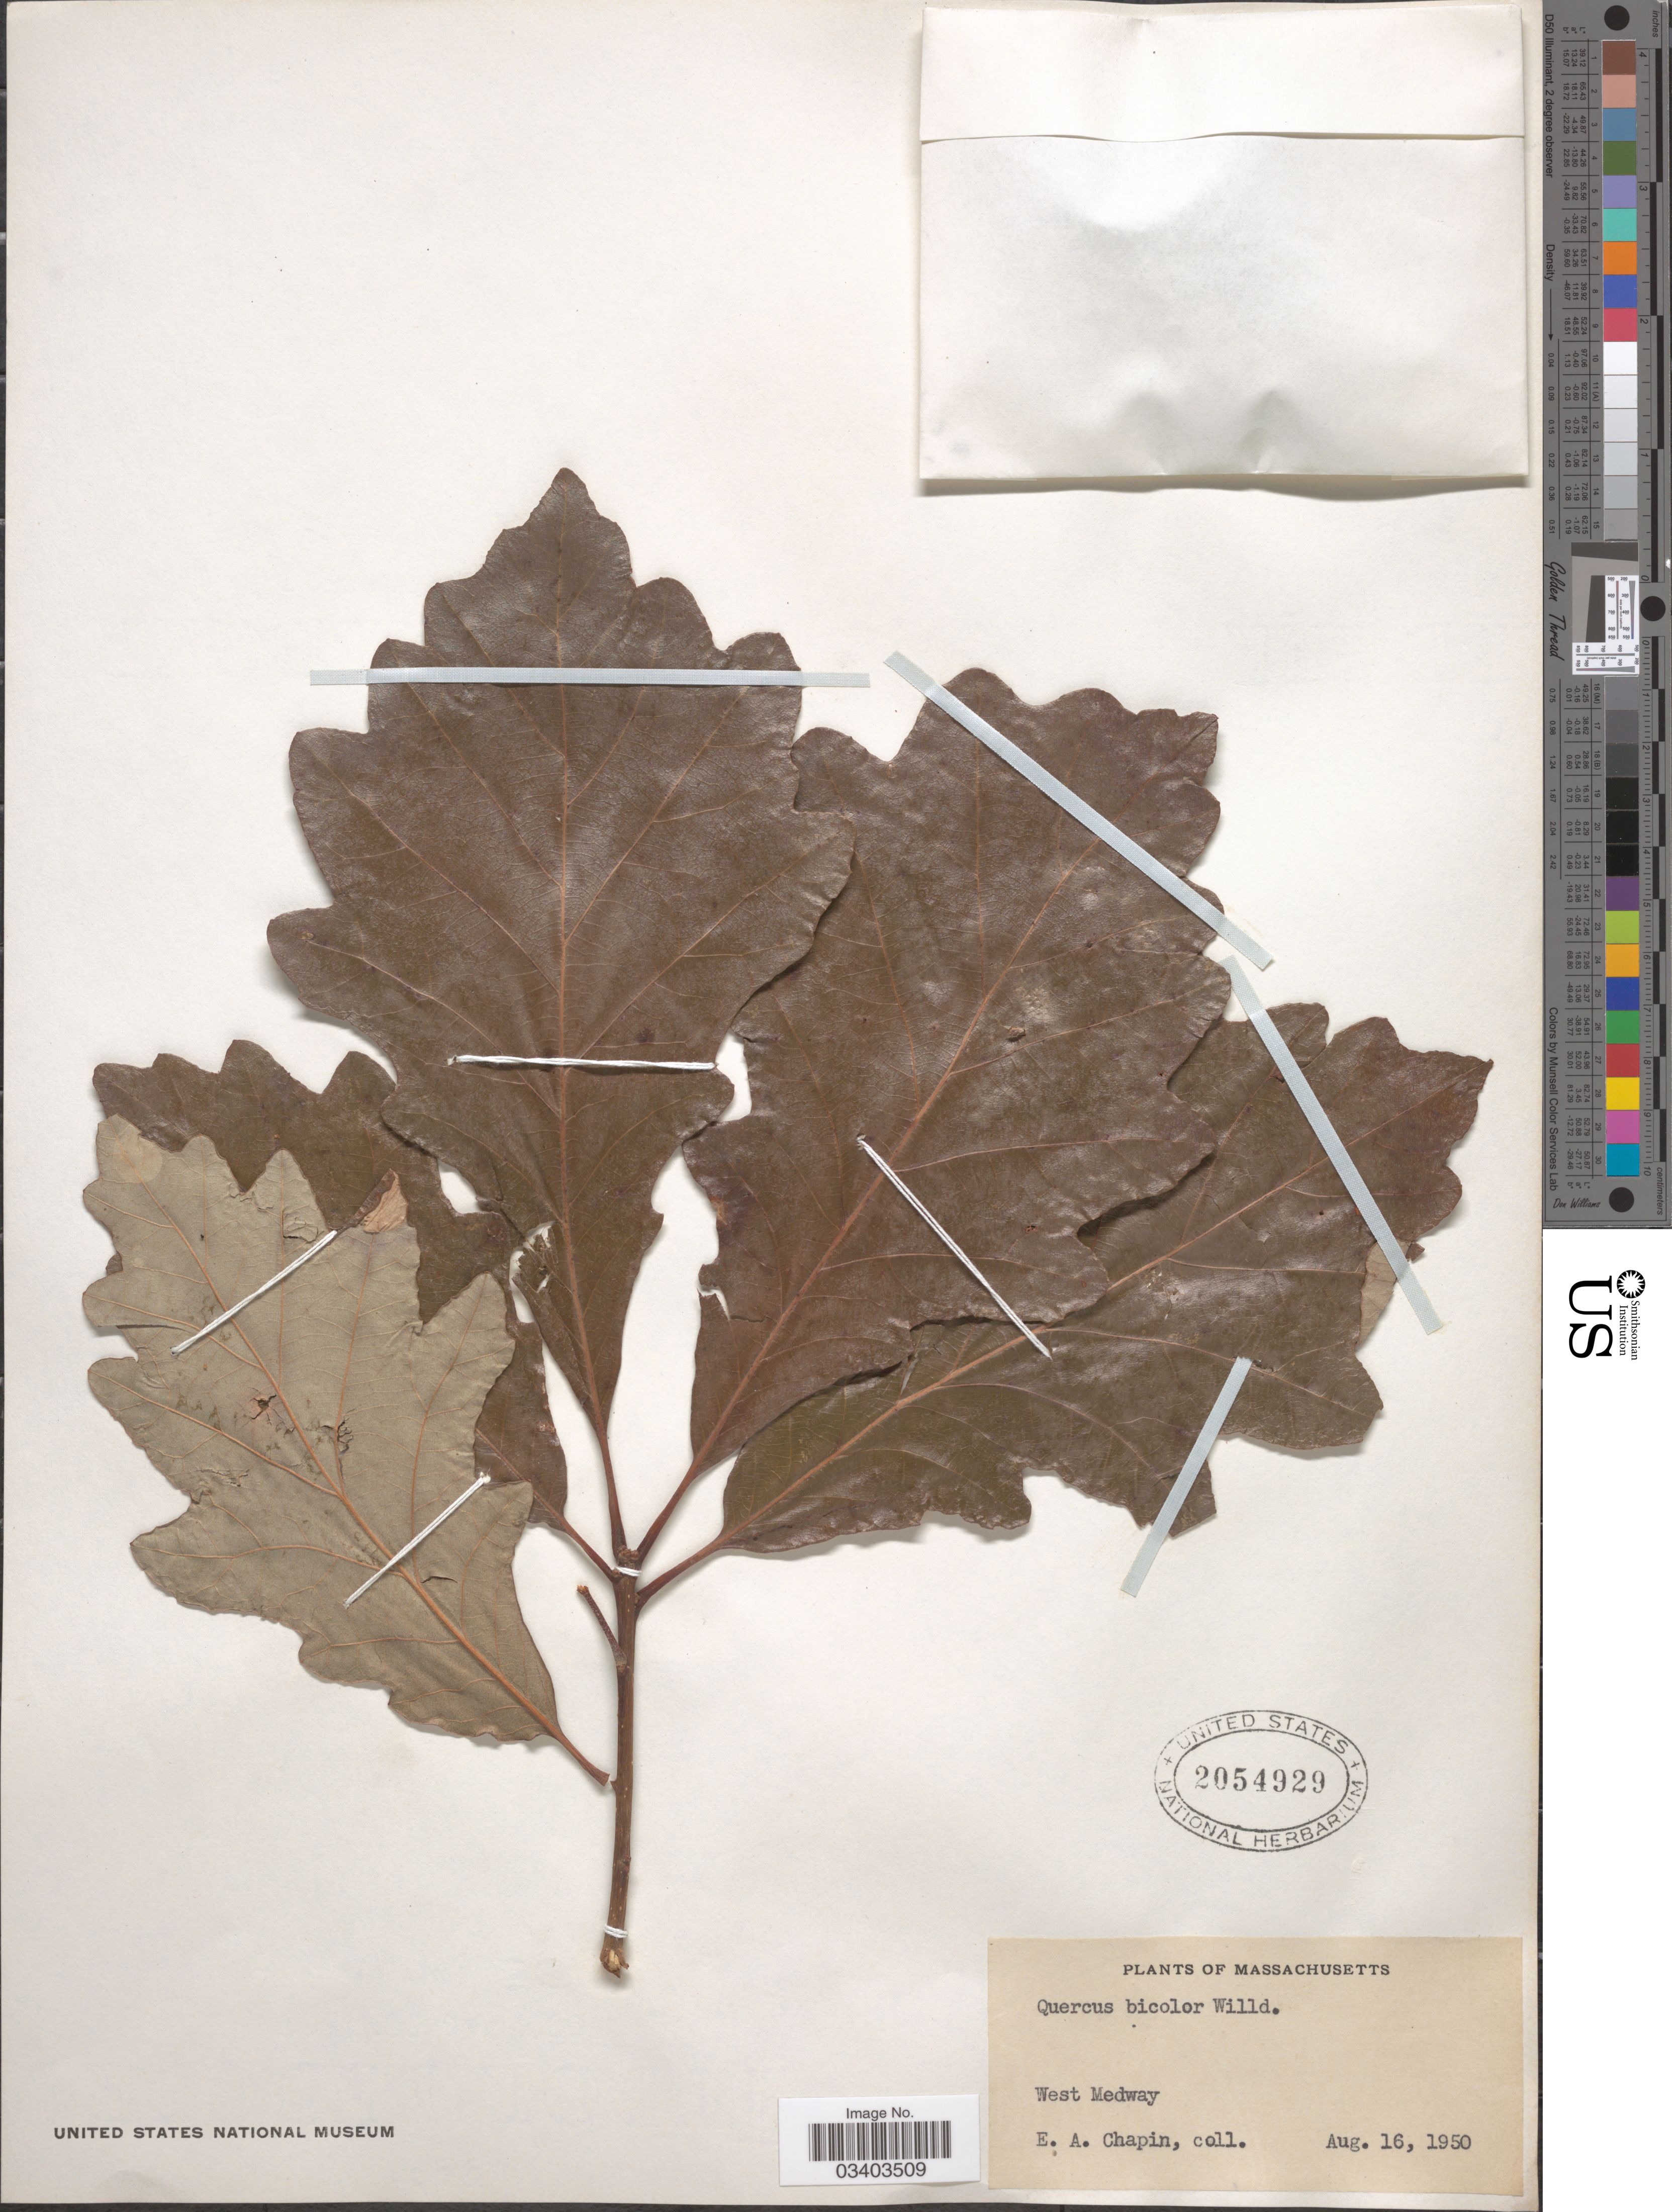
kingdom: Plantae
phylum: Tracheophyta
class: Magnoliopsida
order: Fagales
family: Fagaceae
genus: Quercus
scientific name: Quercus bicolor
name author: Willd.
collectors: E. Chapin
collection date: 1950-08-16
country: United States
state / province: Massachusetts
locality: West Medway.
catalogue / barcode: US 2054929